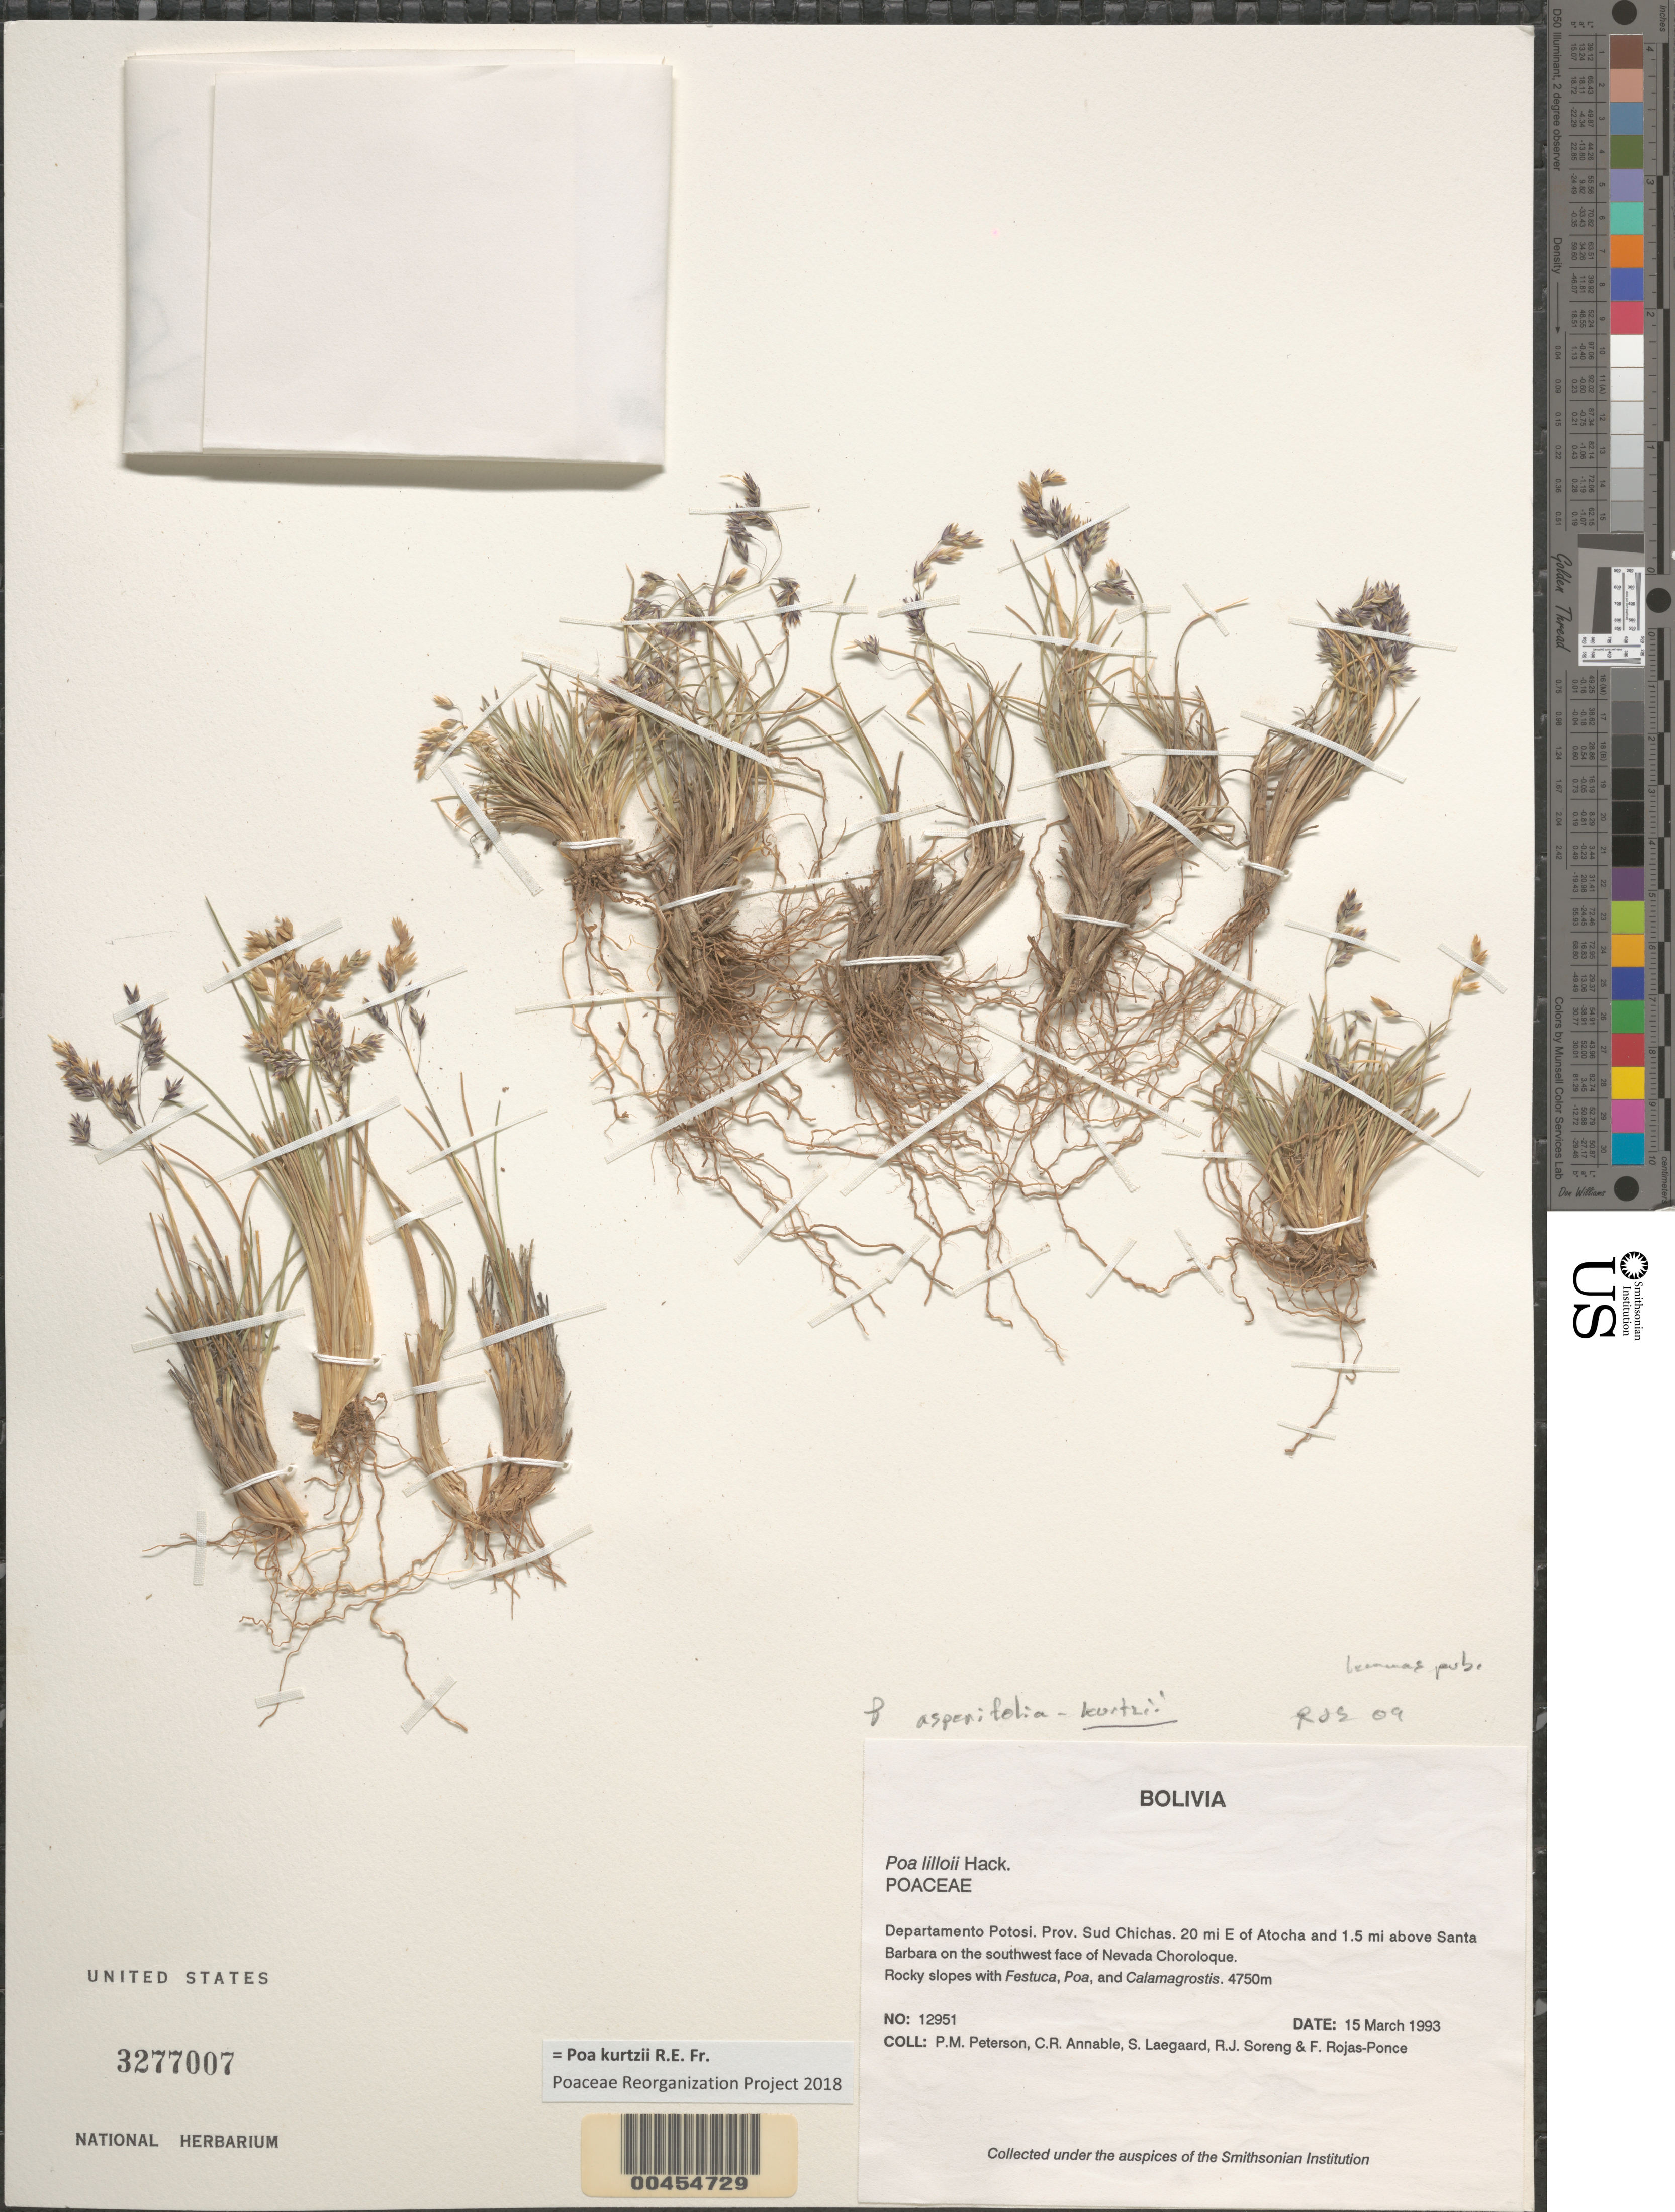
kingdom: Plantae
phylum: Tracheophyta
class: Liliopsida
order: Poales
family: Poaceae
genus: Poa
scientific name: Poa kurtzii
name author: R.E. Fr.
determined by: Poaceae Reorganization Project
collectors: P. M. Peterson, C. R. Annable, S. Lægaard, R. J. Soreng & F. Rojas-Ponce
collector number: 12951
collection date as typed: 15 Mar 1993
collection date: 1993-03-15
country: Bolivia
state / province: Potosí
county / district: Sud Chichas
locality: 20 mi E of Atocha and 1.5 mi above Santa Barbara on the SW face of Nevada Choroloque.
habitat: Rocky slopes with Festuca, Poa, and Calamagrostis.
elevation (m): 4750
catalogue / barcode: US 3277007